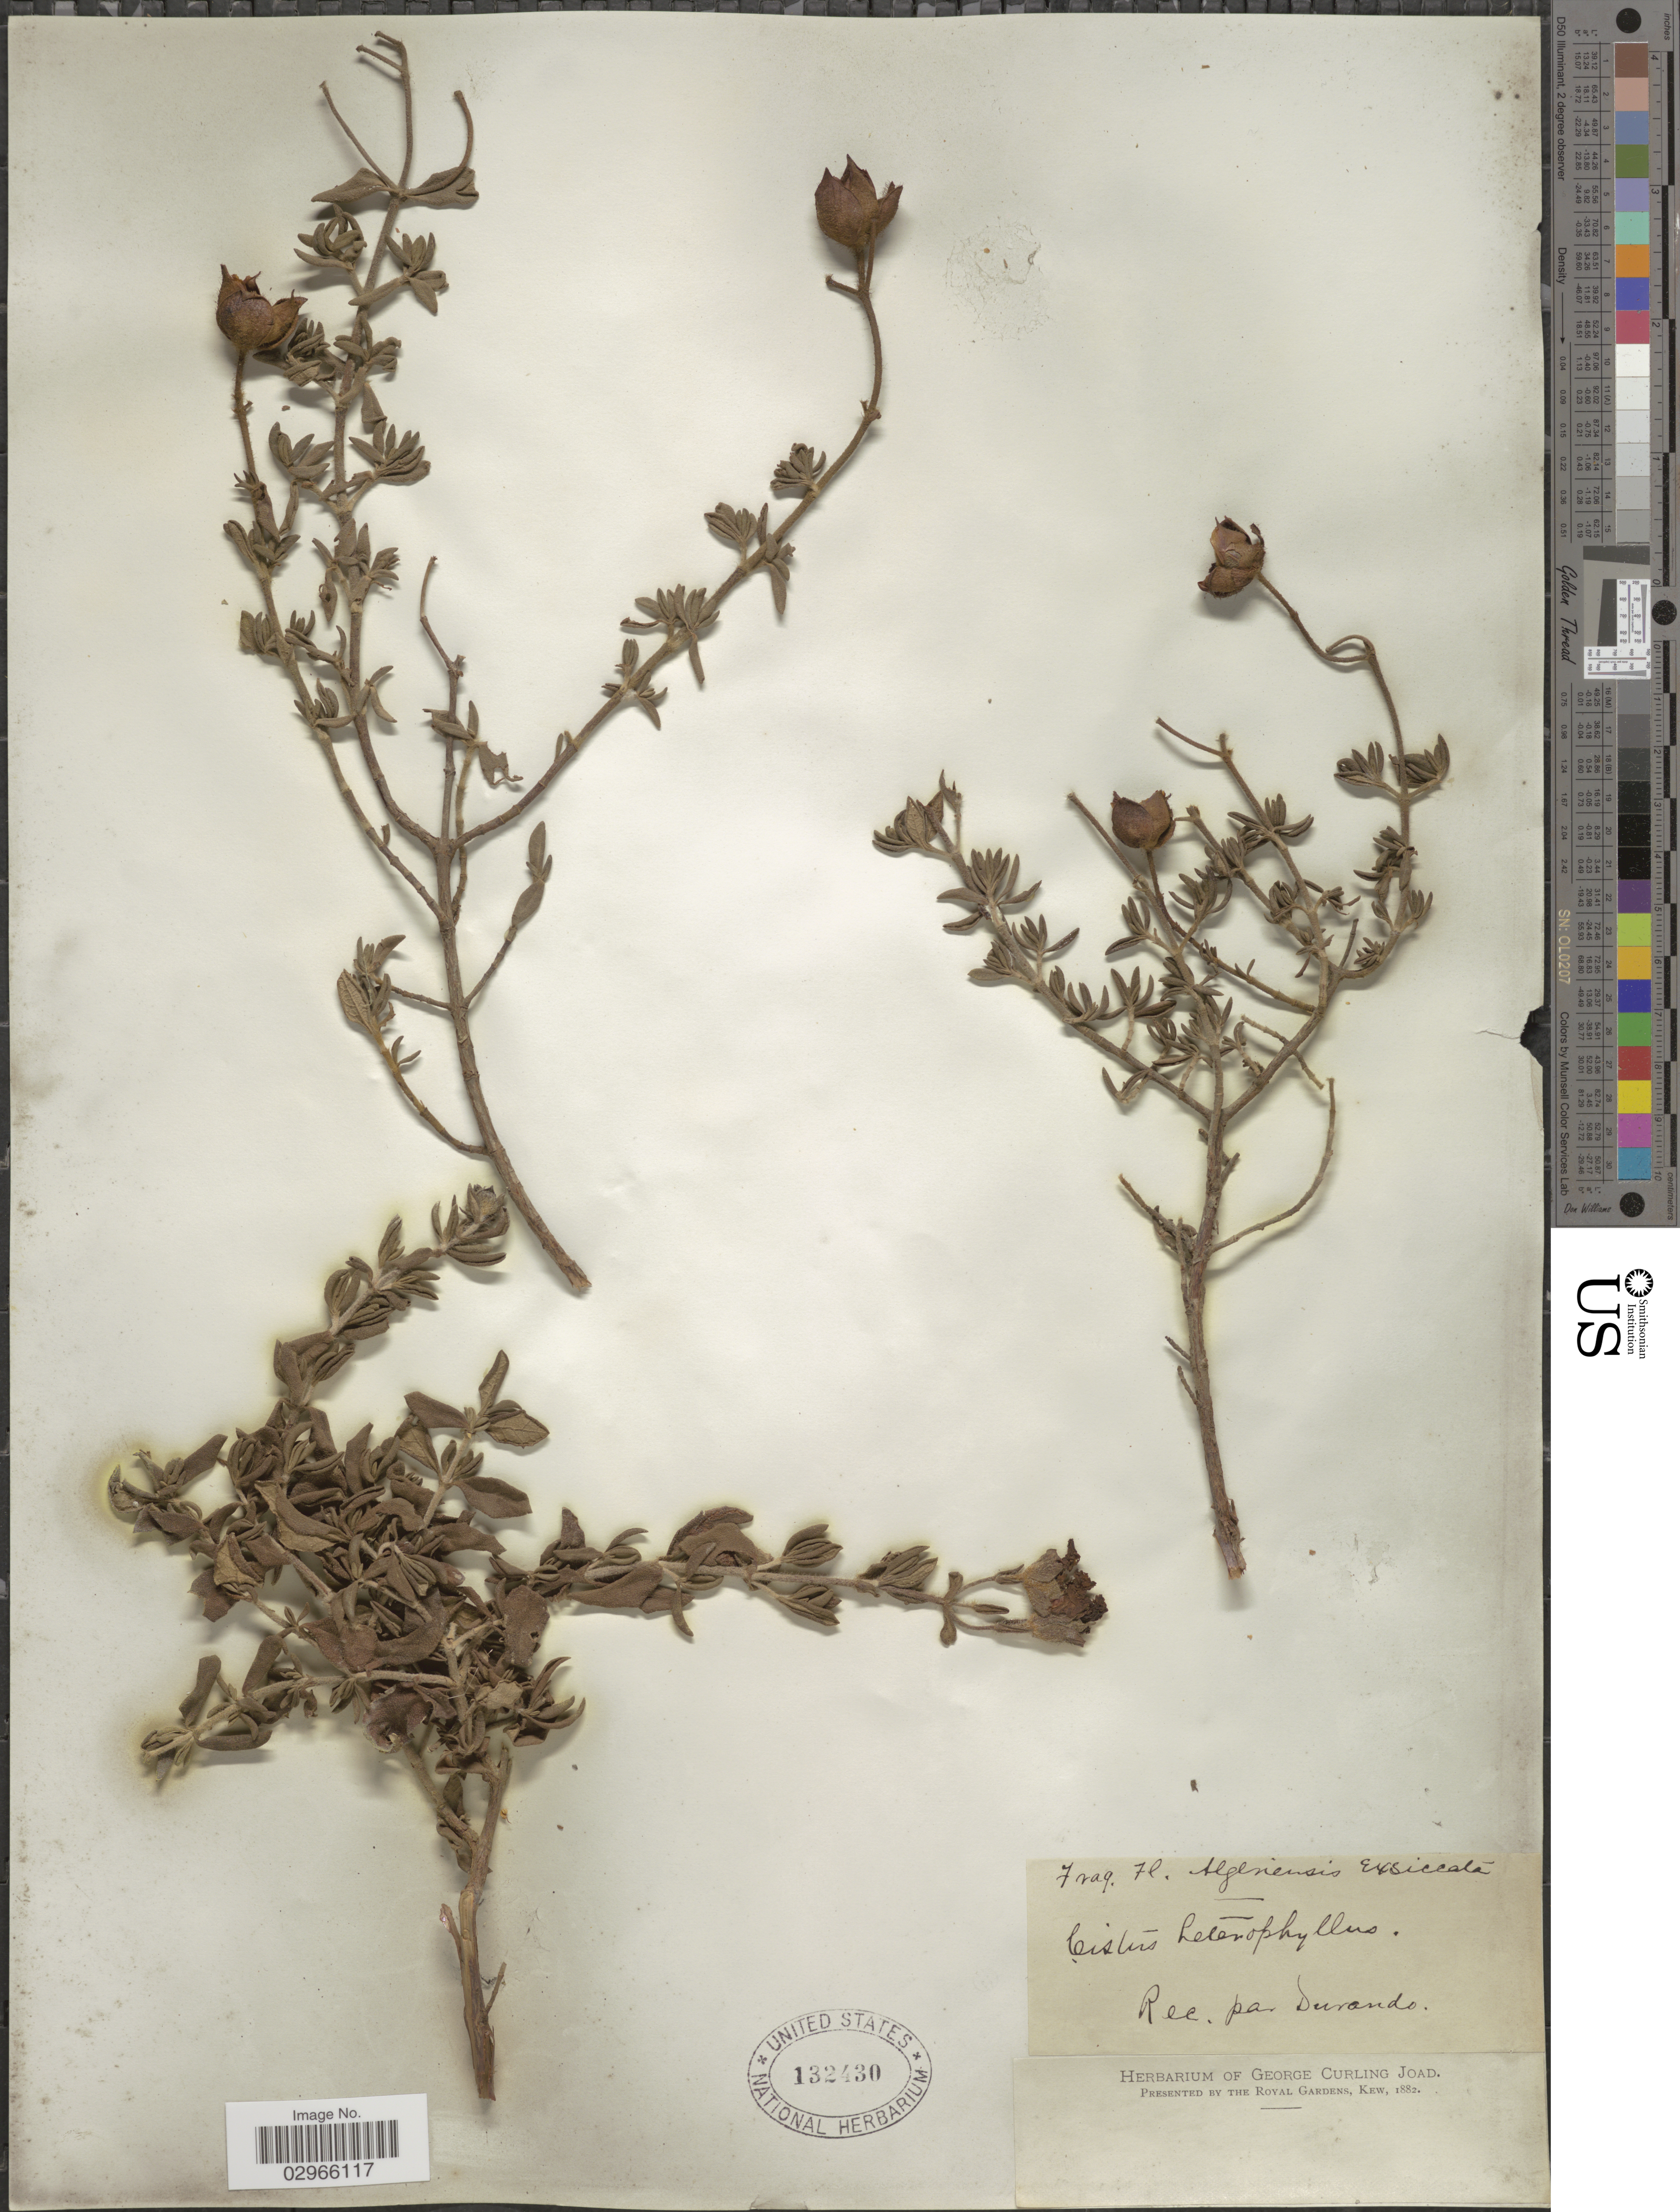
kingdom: Plantae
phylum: Tracheophyta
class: Magnoliopsida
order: Malvales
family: Cistaceae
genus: Cistus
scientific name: Cistus heterophyllus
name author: Desf.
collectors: Durando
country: Algeria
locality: Algeriensis.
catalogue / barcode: US 132430